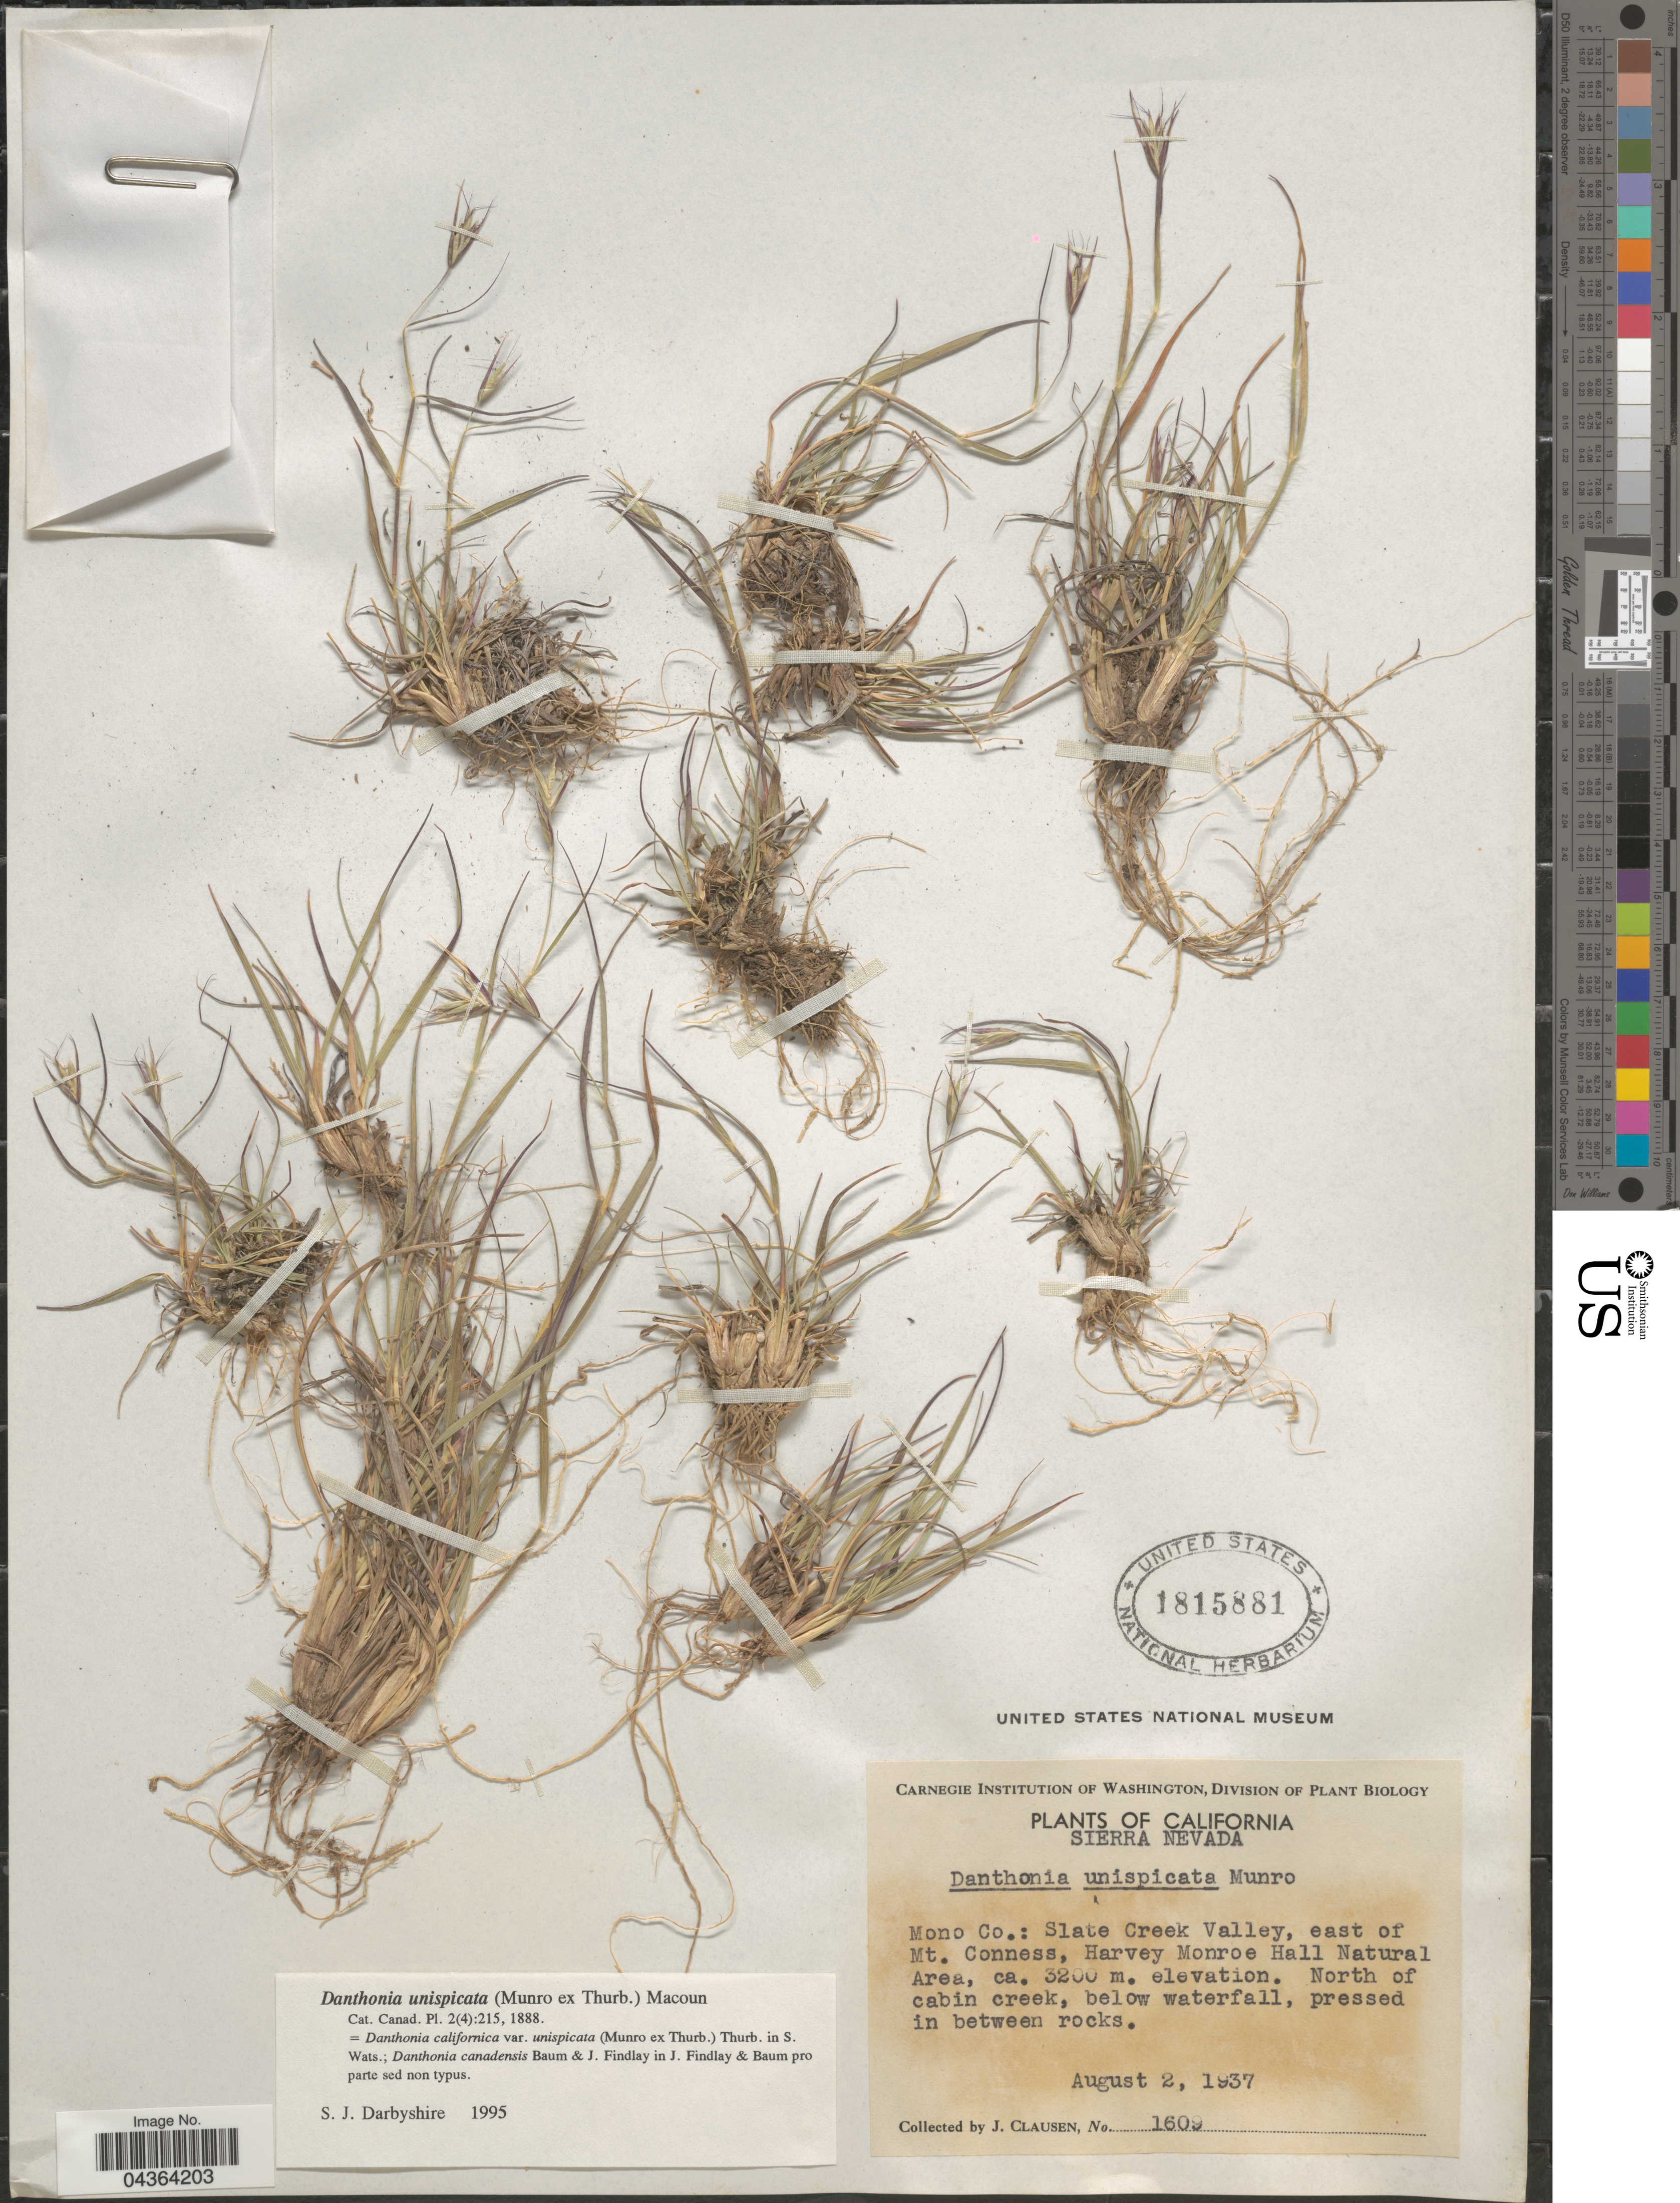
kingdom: Plantae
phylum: Tracheophyta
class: Liliopsida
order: Poales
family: Poaceae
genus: Danthonia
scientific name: Danthonia unispicata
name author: (Thurb.) Munro ex Macoun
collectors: J. Clausen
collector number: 1609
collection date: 1937-08-02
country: United States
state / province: California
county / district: Mono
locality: Sierra Nevada. Mono Co.: Slate Creek Valley, east of Mt. Conness, Harvey Monroe Hall Natural Area. North of cabin creek, below waterfall, pressed in between rocks.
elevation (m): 3200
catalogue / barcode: US 1815881